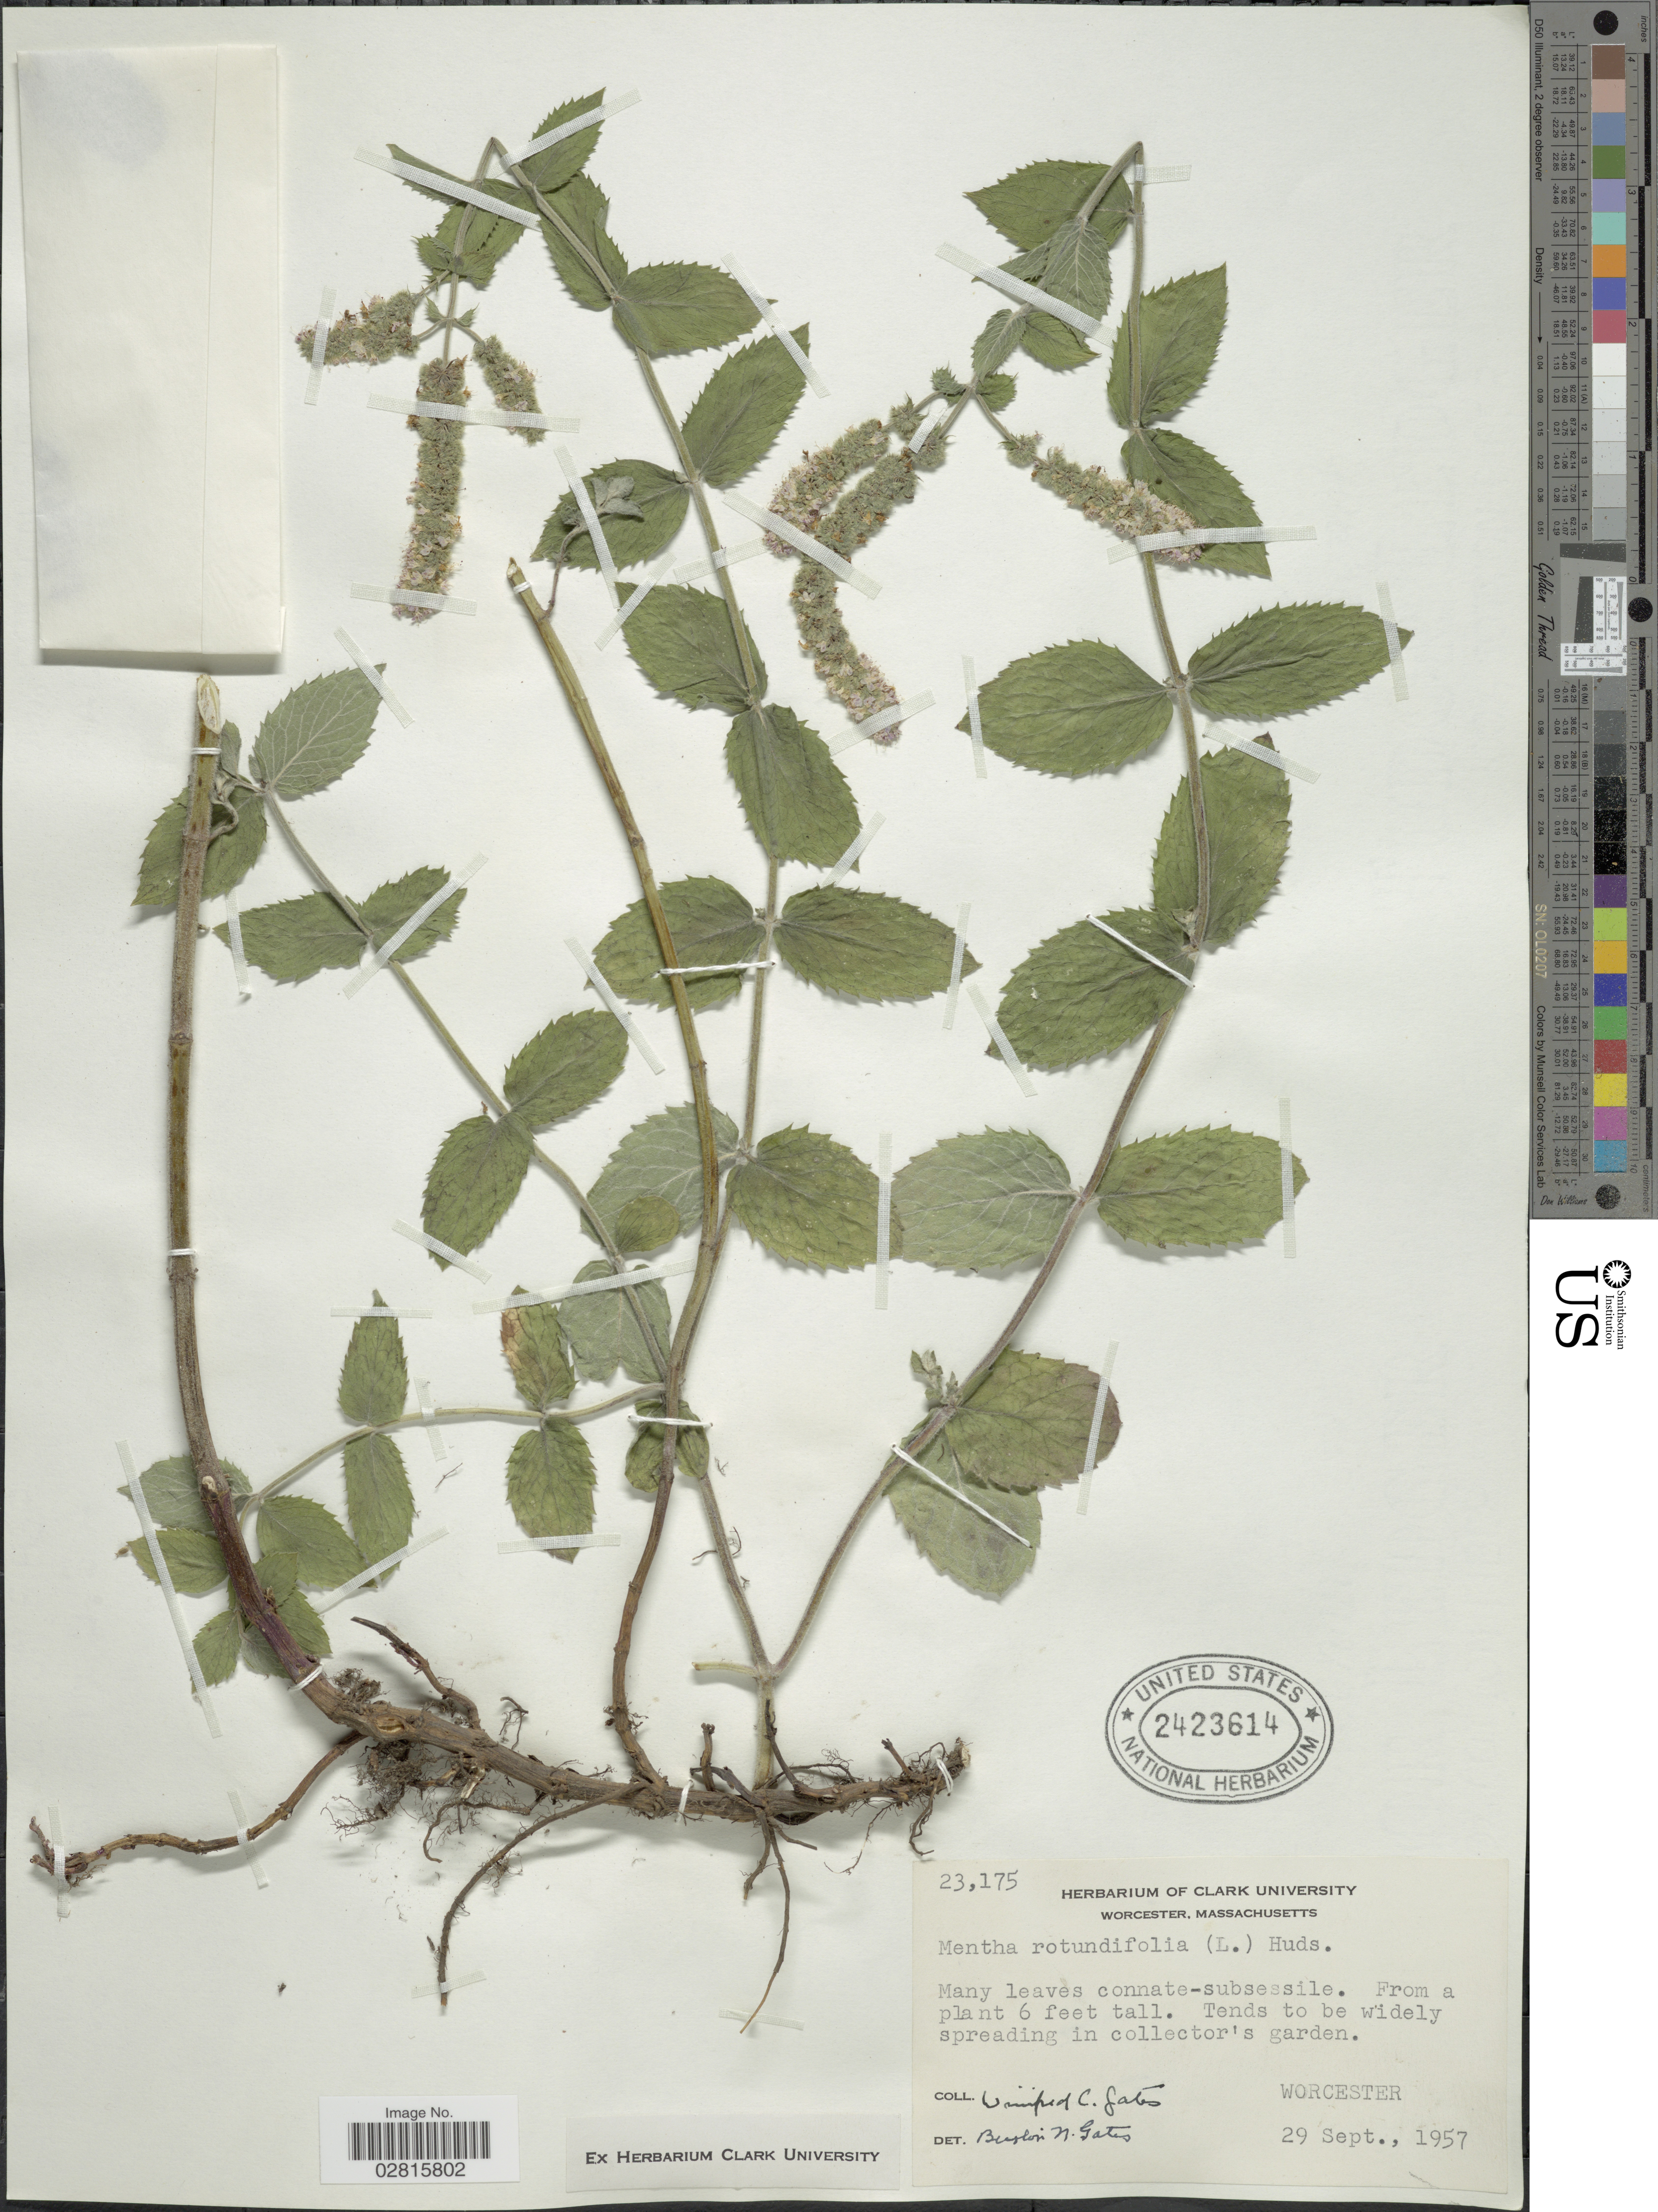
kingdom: Plantae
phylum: Tracheophyta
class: Magnoliopsida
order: Lamiales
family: Lamiaceae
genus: Mentha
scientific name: Mentha rotundifolia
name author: (L.) Huds.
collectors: W. Gates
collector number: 23175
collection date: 1957-09-29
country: United States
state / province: Massachusetts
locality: Worcester.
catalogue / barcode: US 2423614